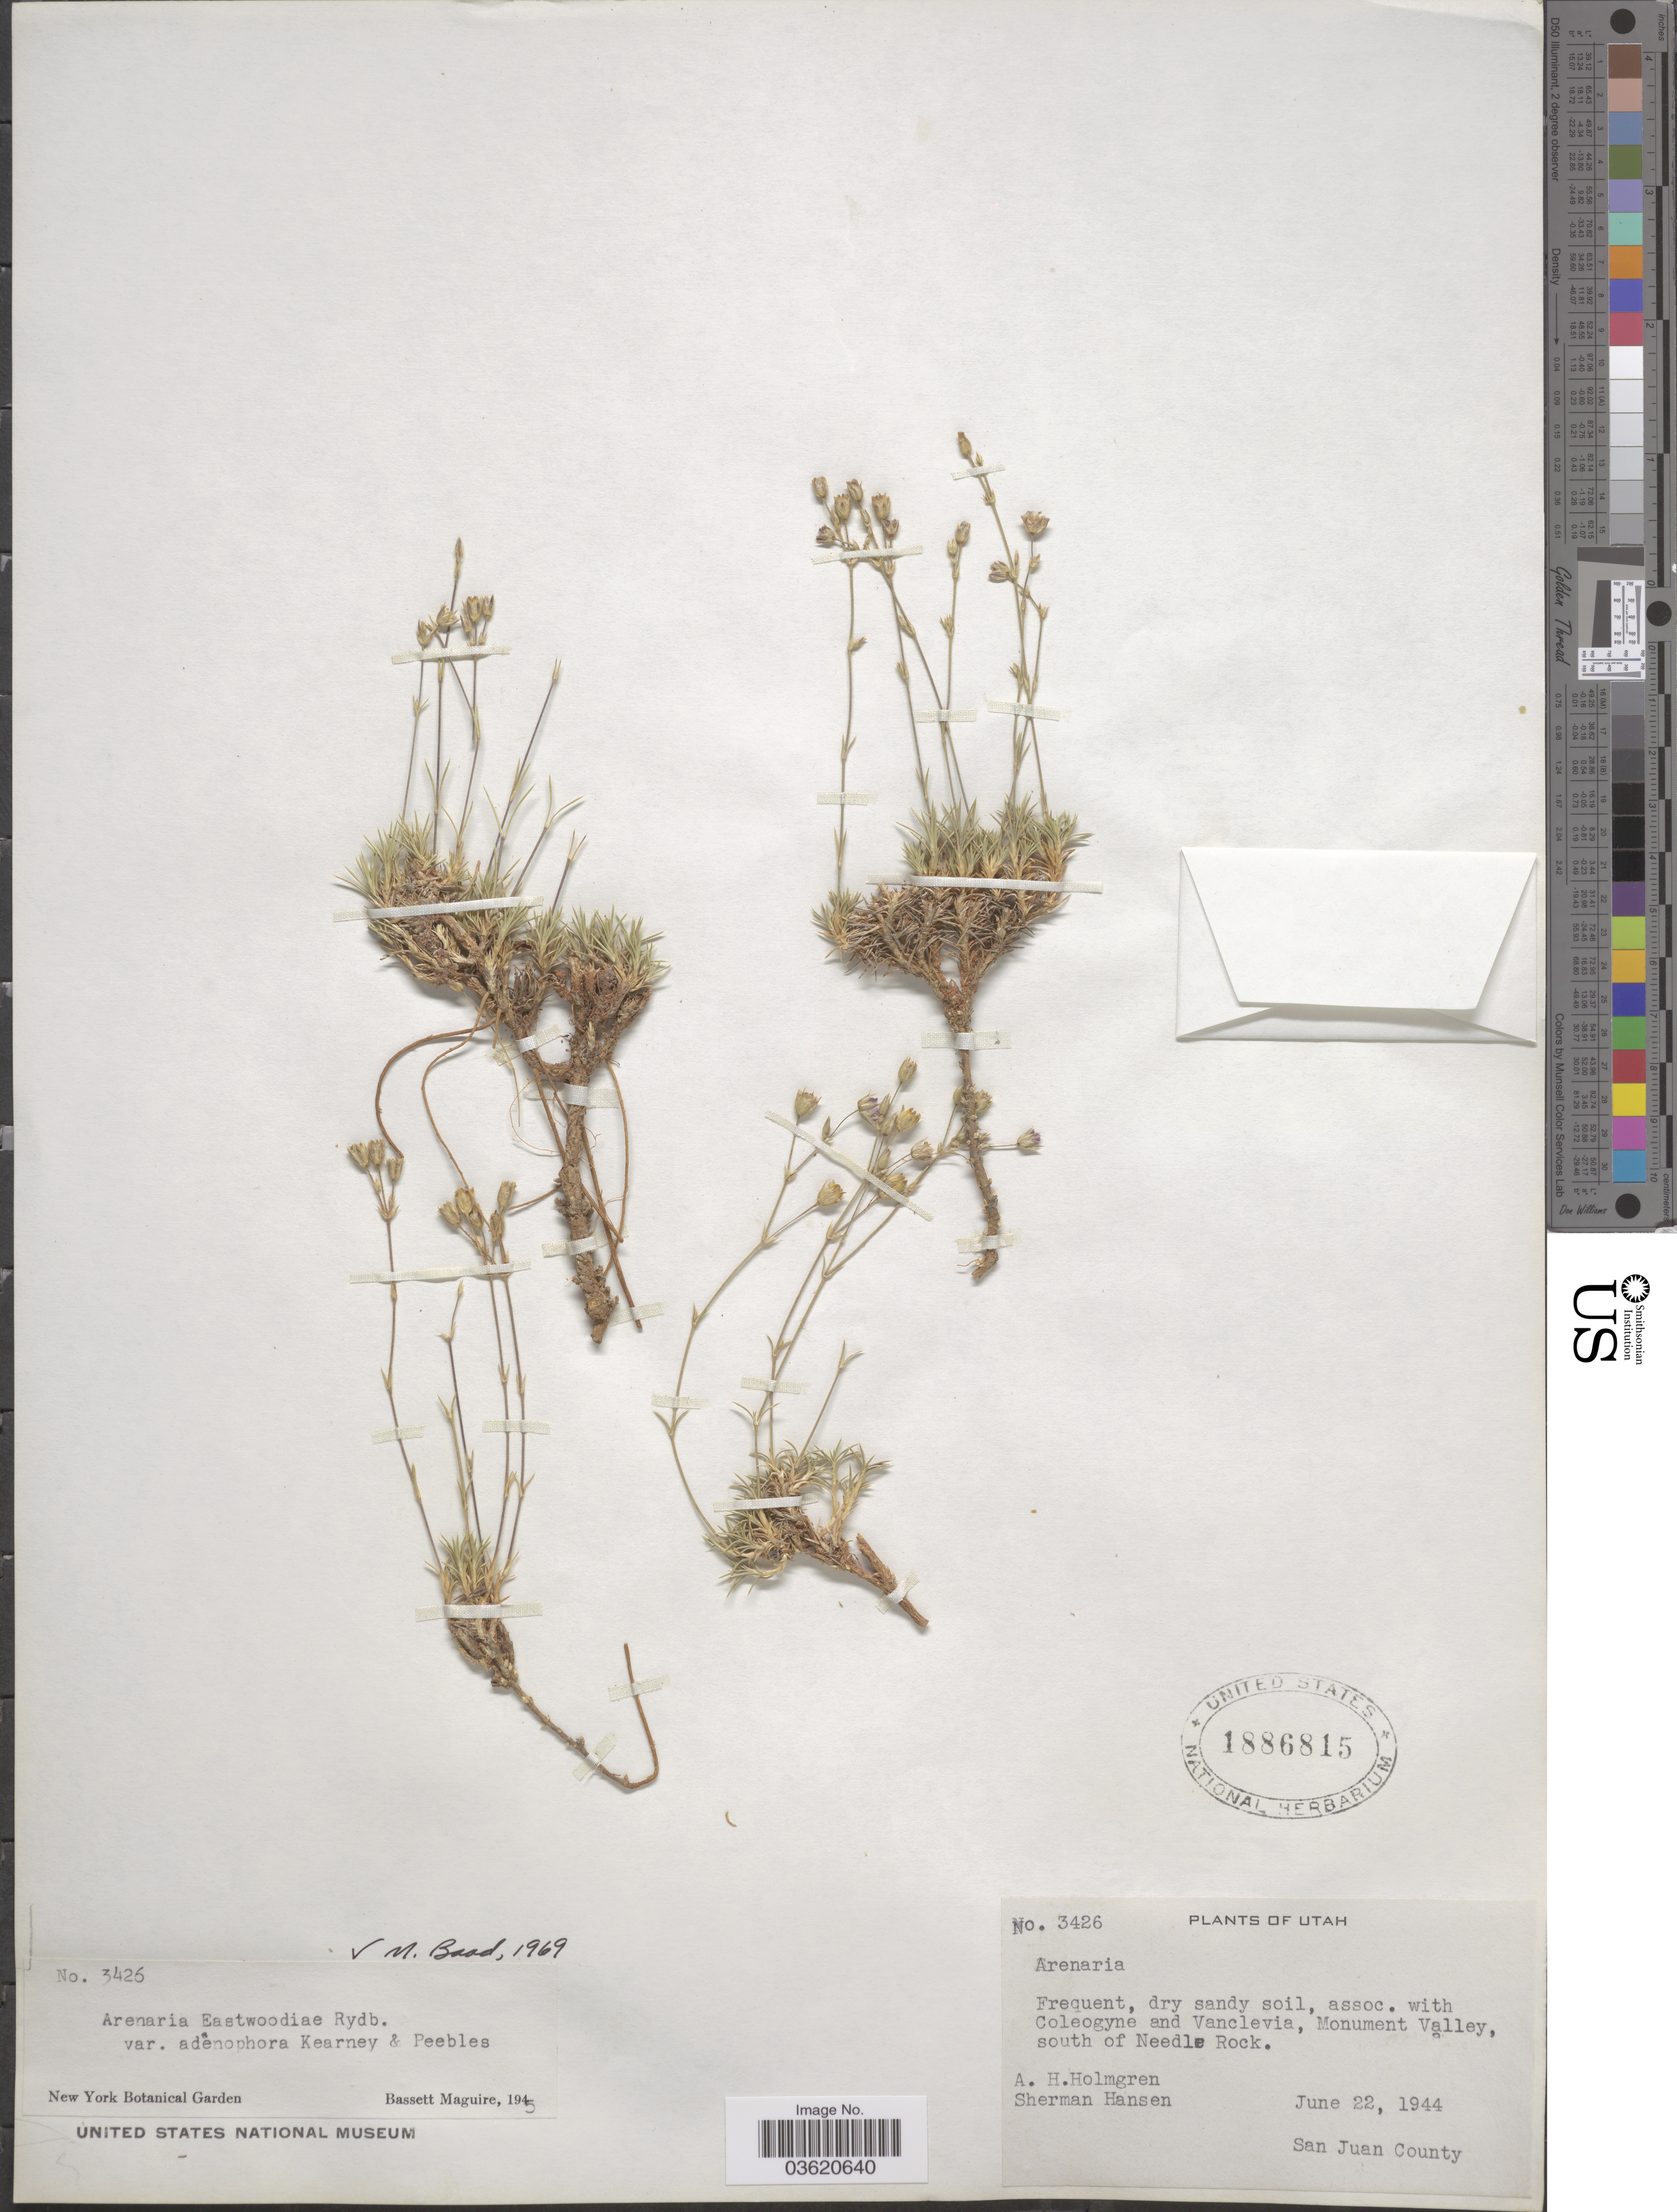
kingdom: Plantae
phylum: Tracheophyta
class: Magnoliopsida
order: Caryophyllales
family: Caryophyllaceae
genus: Eremogone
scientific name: Eremogone eastwoodiae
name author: (Rydb.) Ikonn.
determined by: Strong, Mark T., (BOT), Smithsonian Institution - National Museum of Natural History (UNITED STATES)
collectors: A. H. Holmgren & S. Hansen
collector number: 3426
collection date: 1944-06-22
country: United States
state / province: Utah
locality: Monument Valley, south of Needle Rock. San Juan County.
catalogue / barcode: US 1886815